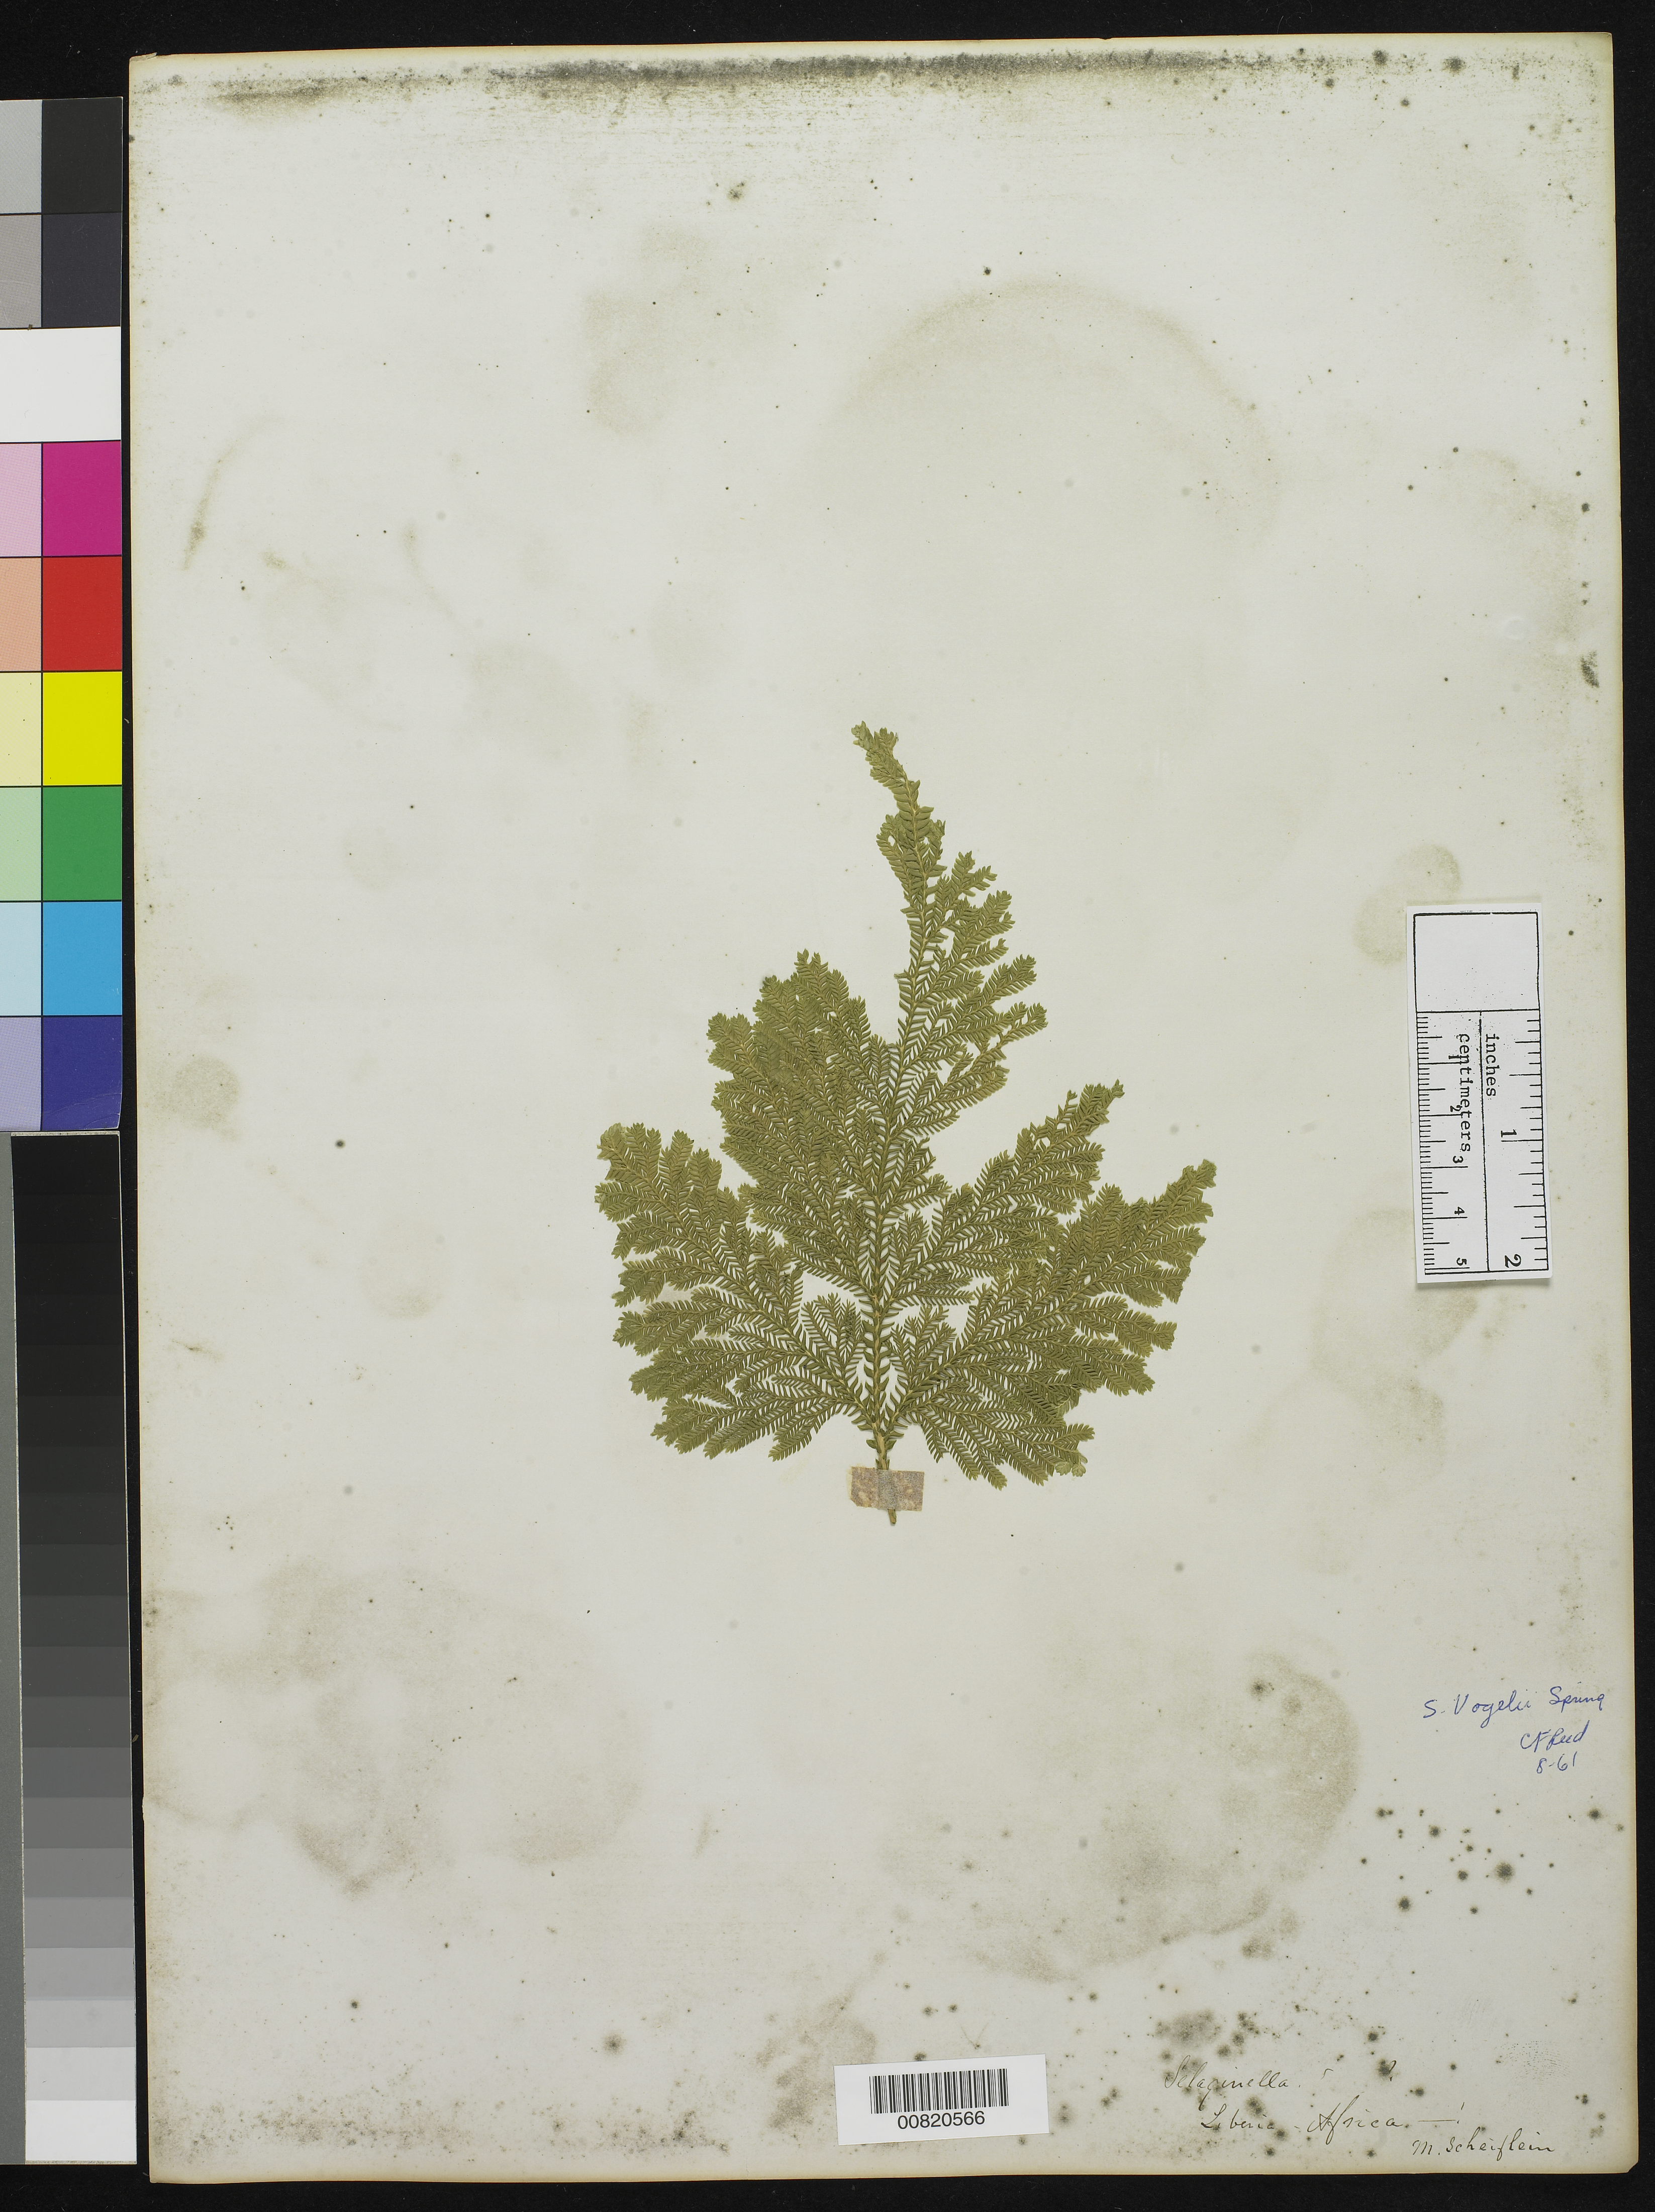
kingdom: Plantae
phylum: Tracheophyta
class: Lycopodiopsida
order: Selaginellales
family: Selaginellaceae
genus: Selaginella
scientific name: Selaginella vogelii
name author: Spring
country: Liberia